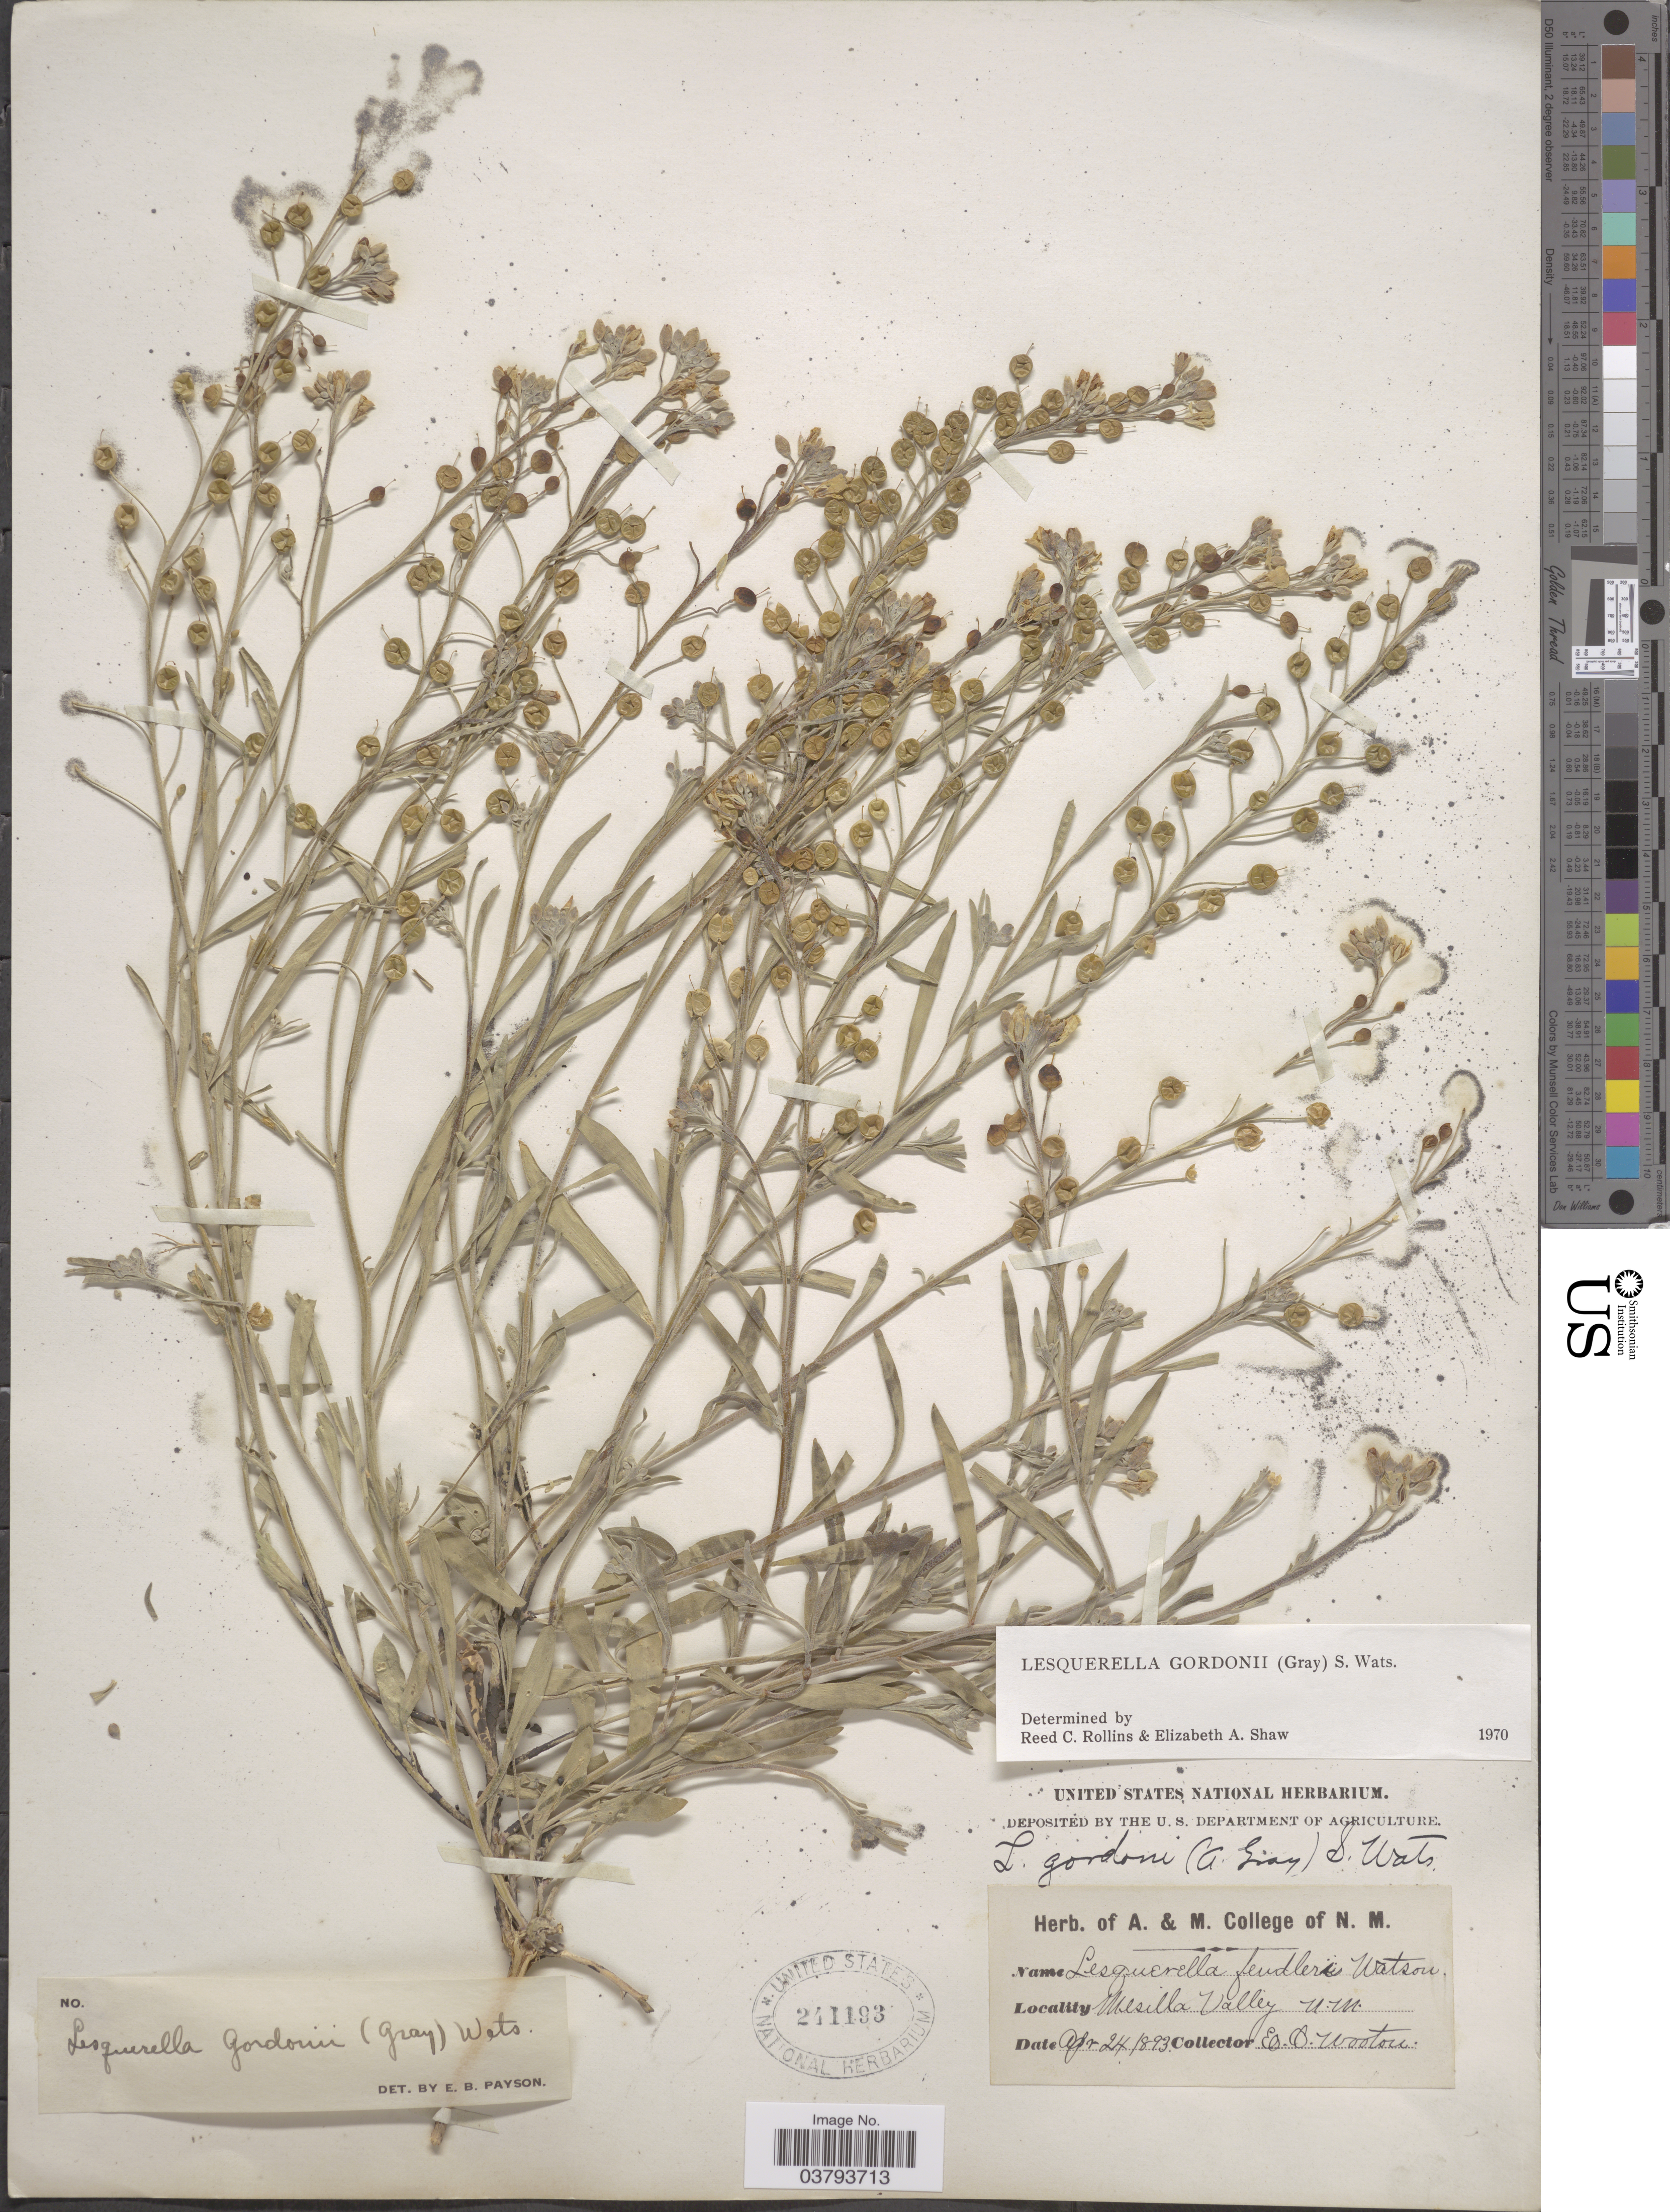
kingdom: Plantae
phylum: Tracheophyta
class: Magnoliopsida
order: Brassicales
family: Brassicaceae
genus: Lesquerella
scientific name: Lesquerella gordonii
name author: (A. Gray) S. Watson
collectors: E. O. Wooton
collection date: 1893-04-24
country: United States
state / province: New Mexico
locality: Mesilla Valley.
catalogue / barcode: US 241193